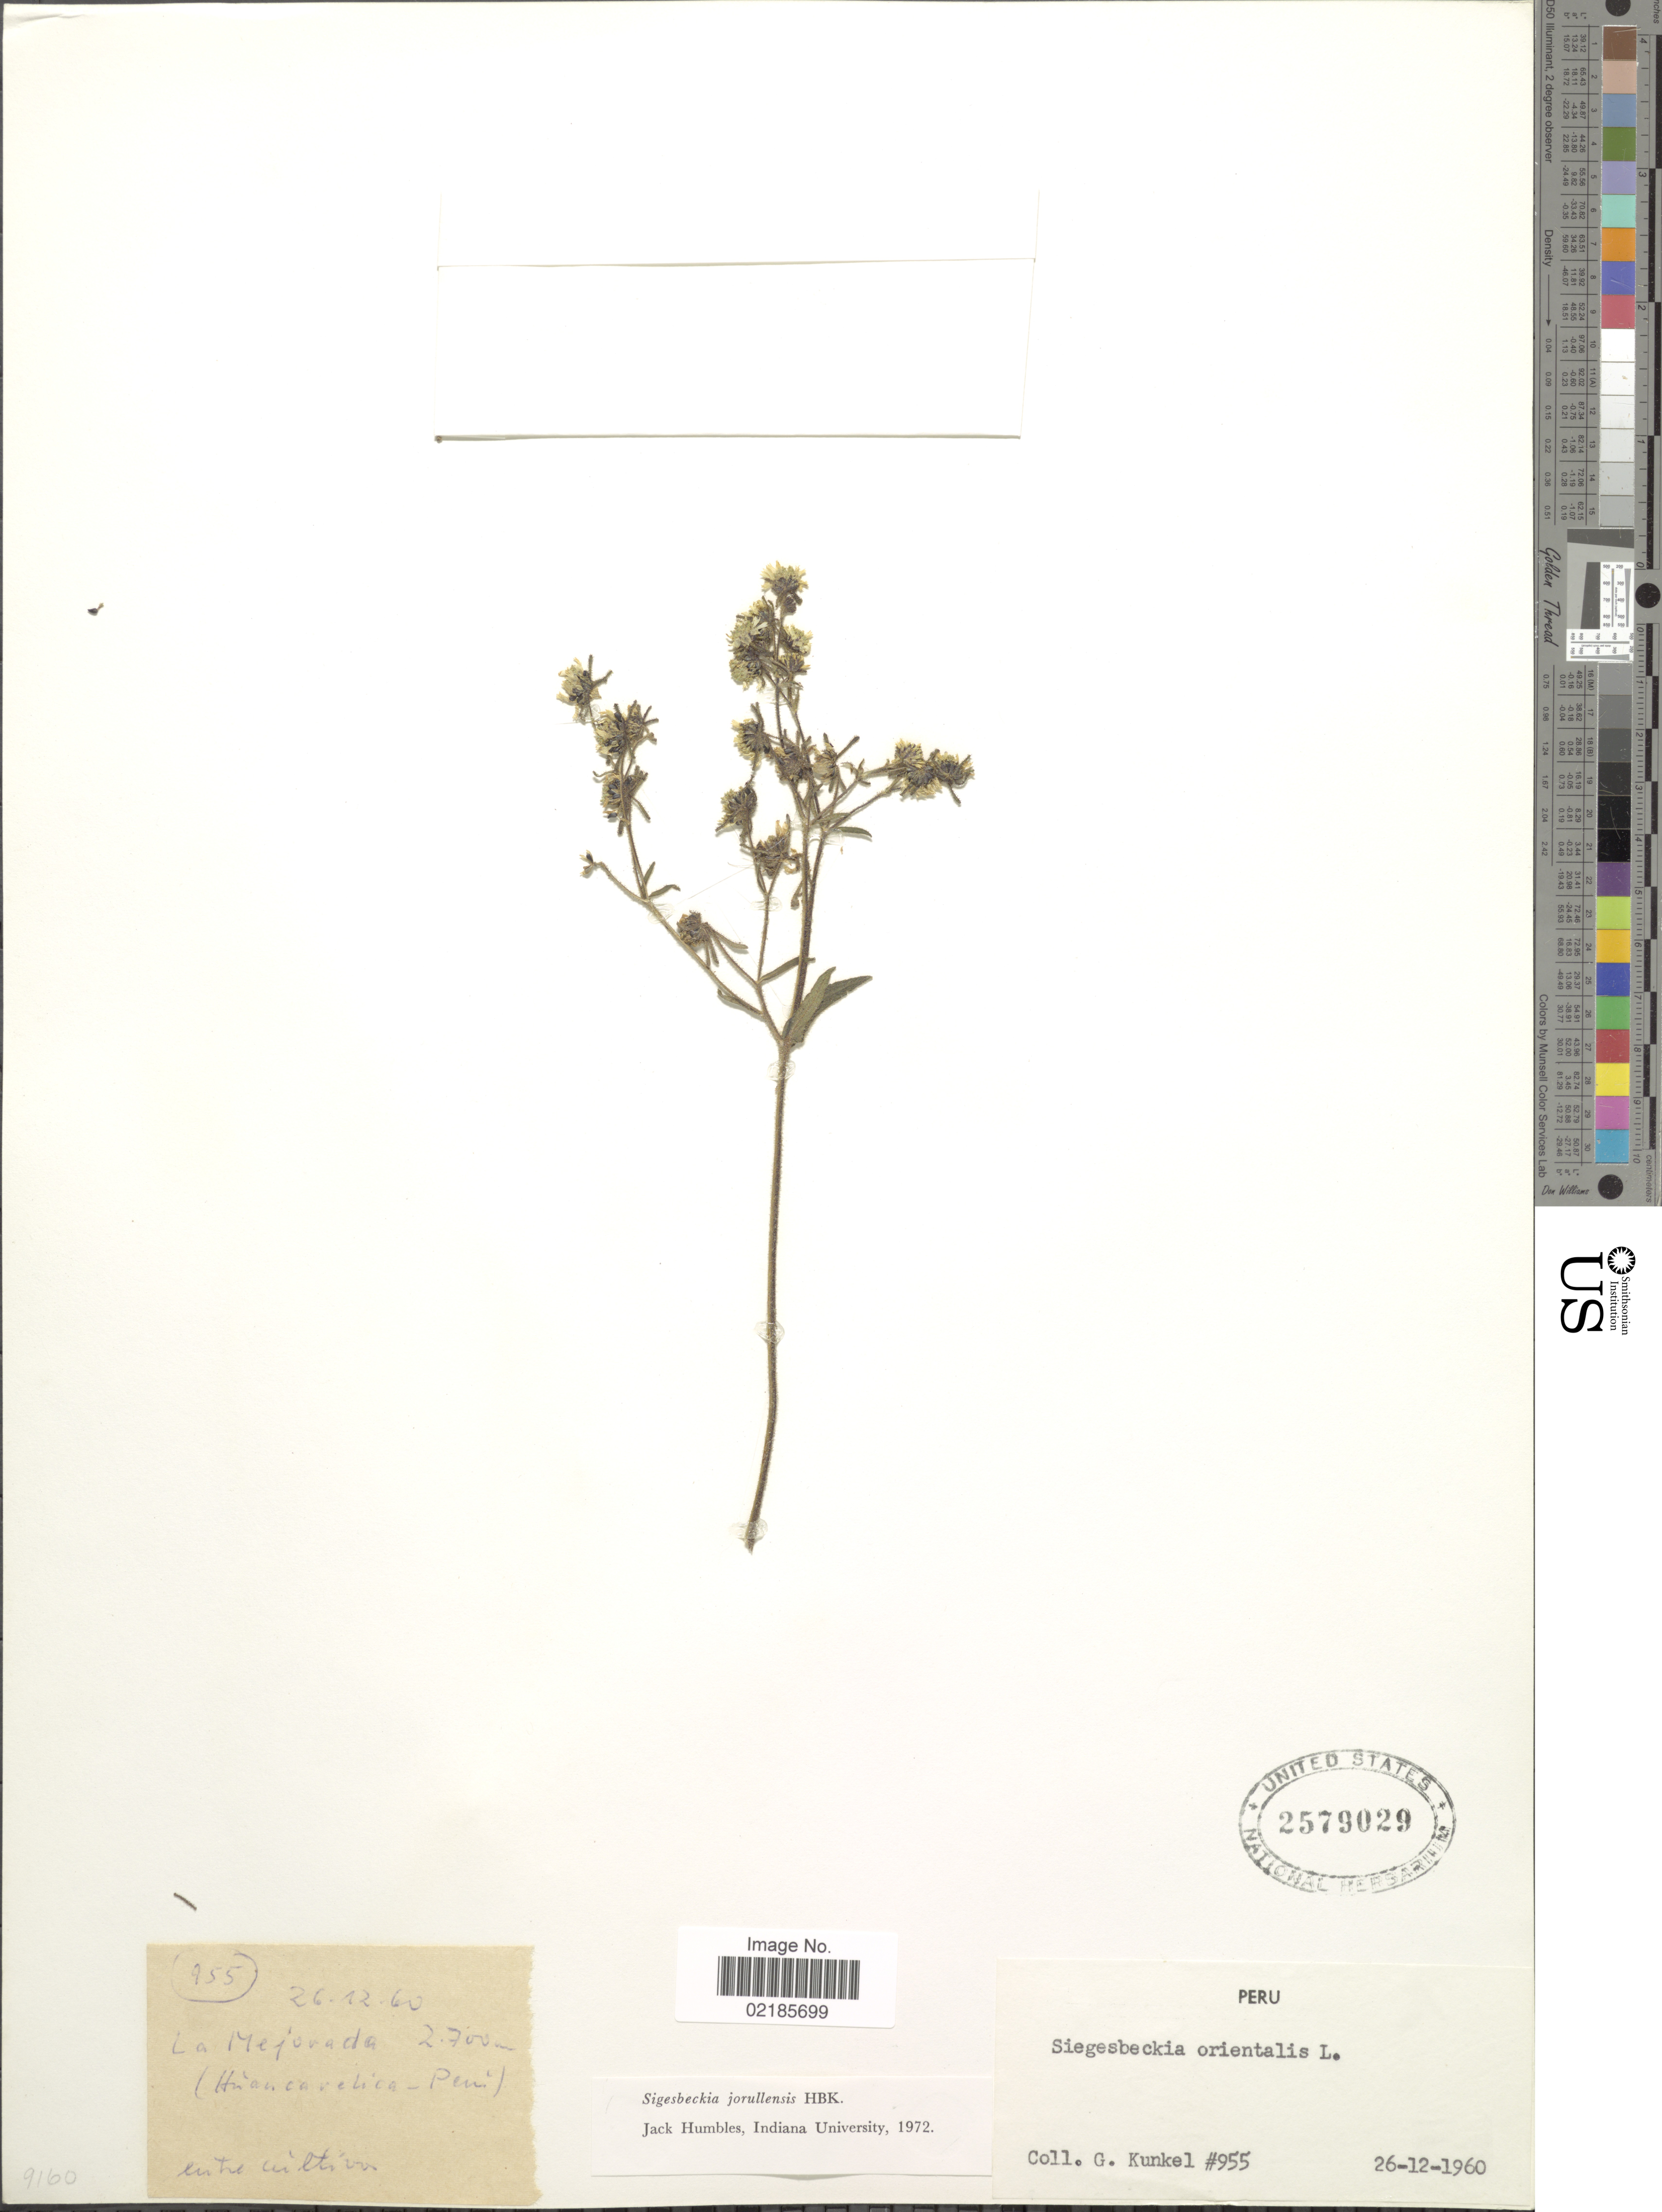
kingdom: Plantae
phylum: Tracheophyta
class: Magnoliopsida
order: Asterales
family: Asteraceae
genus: Sigesbeckia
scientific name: Sigesbeckia jorullensis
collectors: G. Kunkel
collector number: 955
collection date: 1960-12-26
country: Peru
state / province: Huancavelica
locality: La Mejorada, entre cultivos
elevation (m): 2700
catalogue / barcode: US 2579029